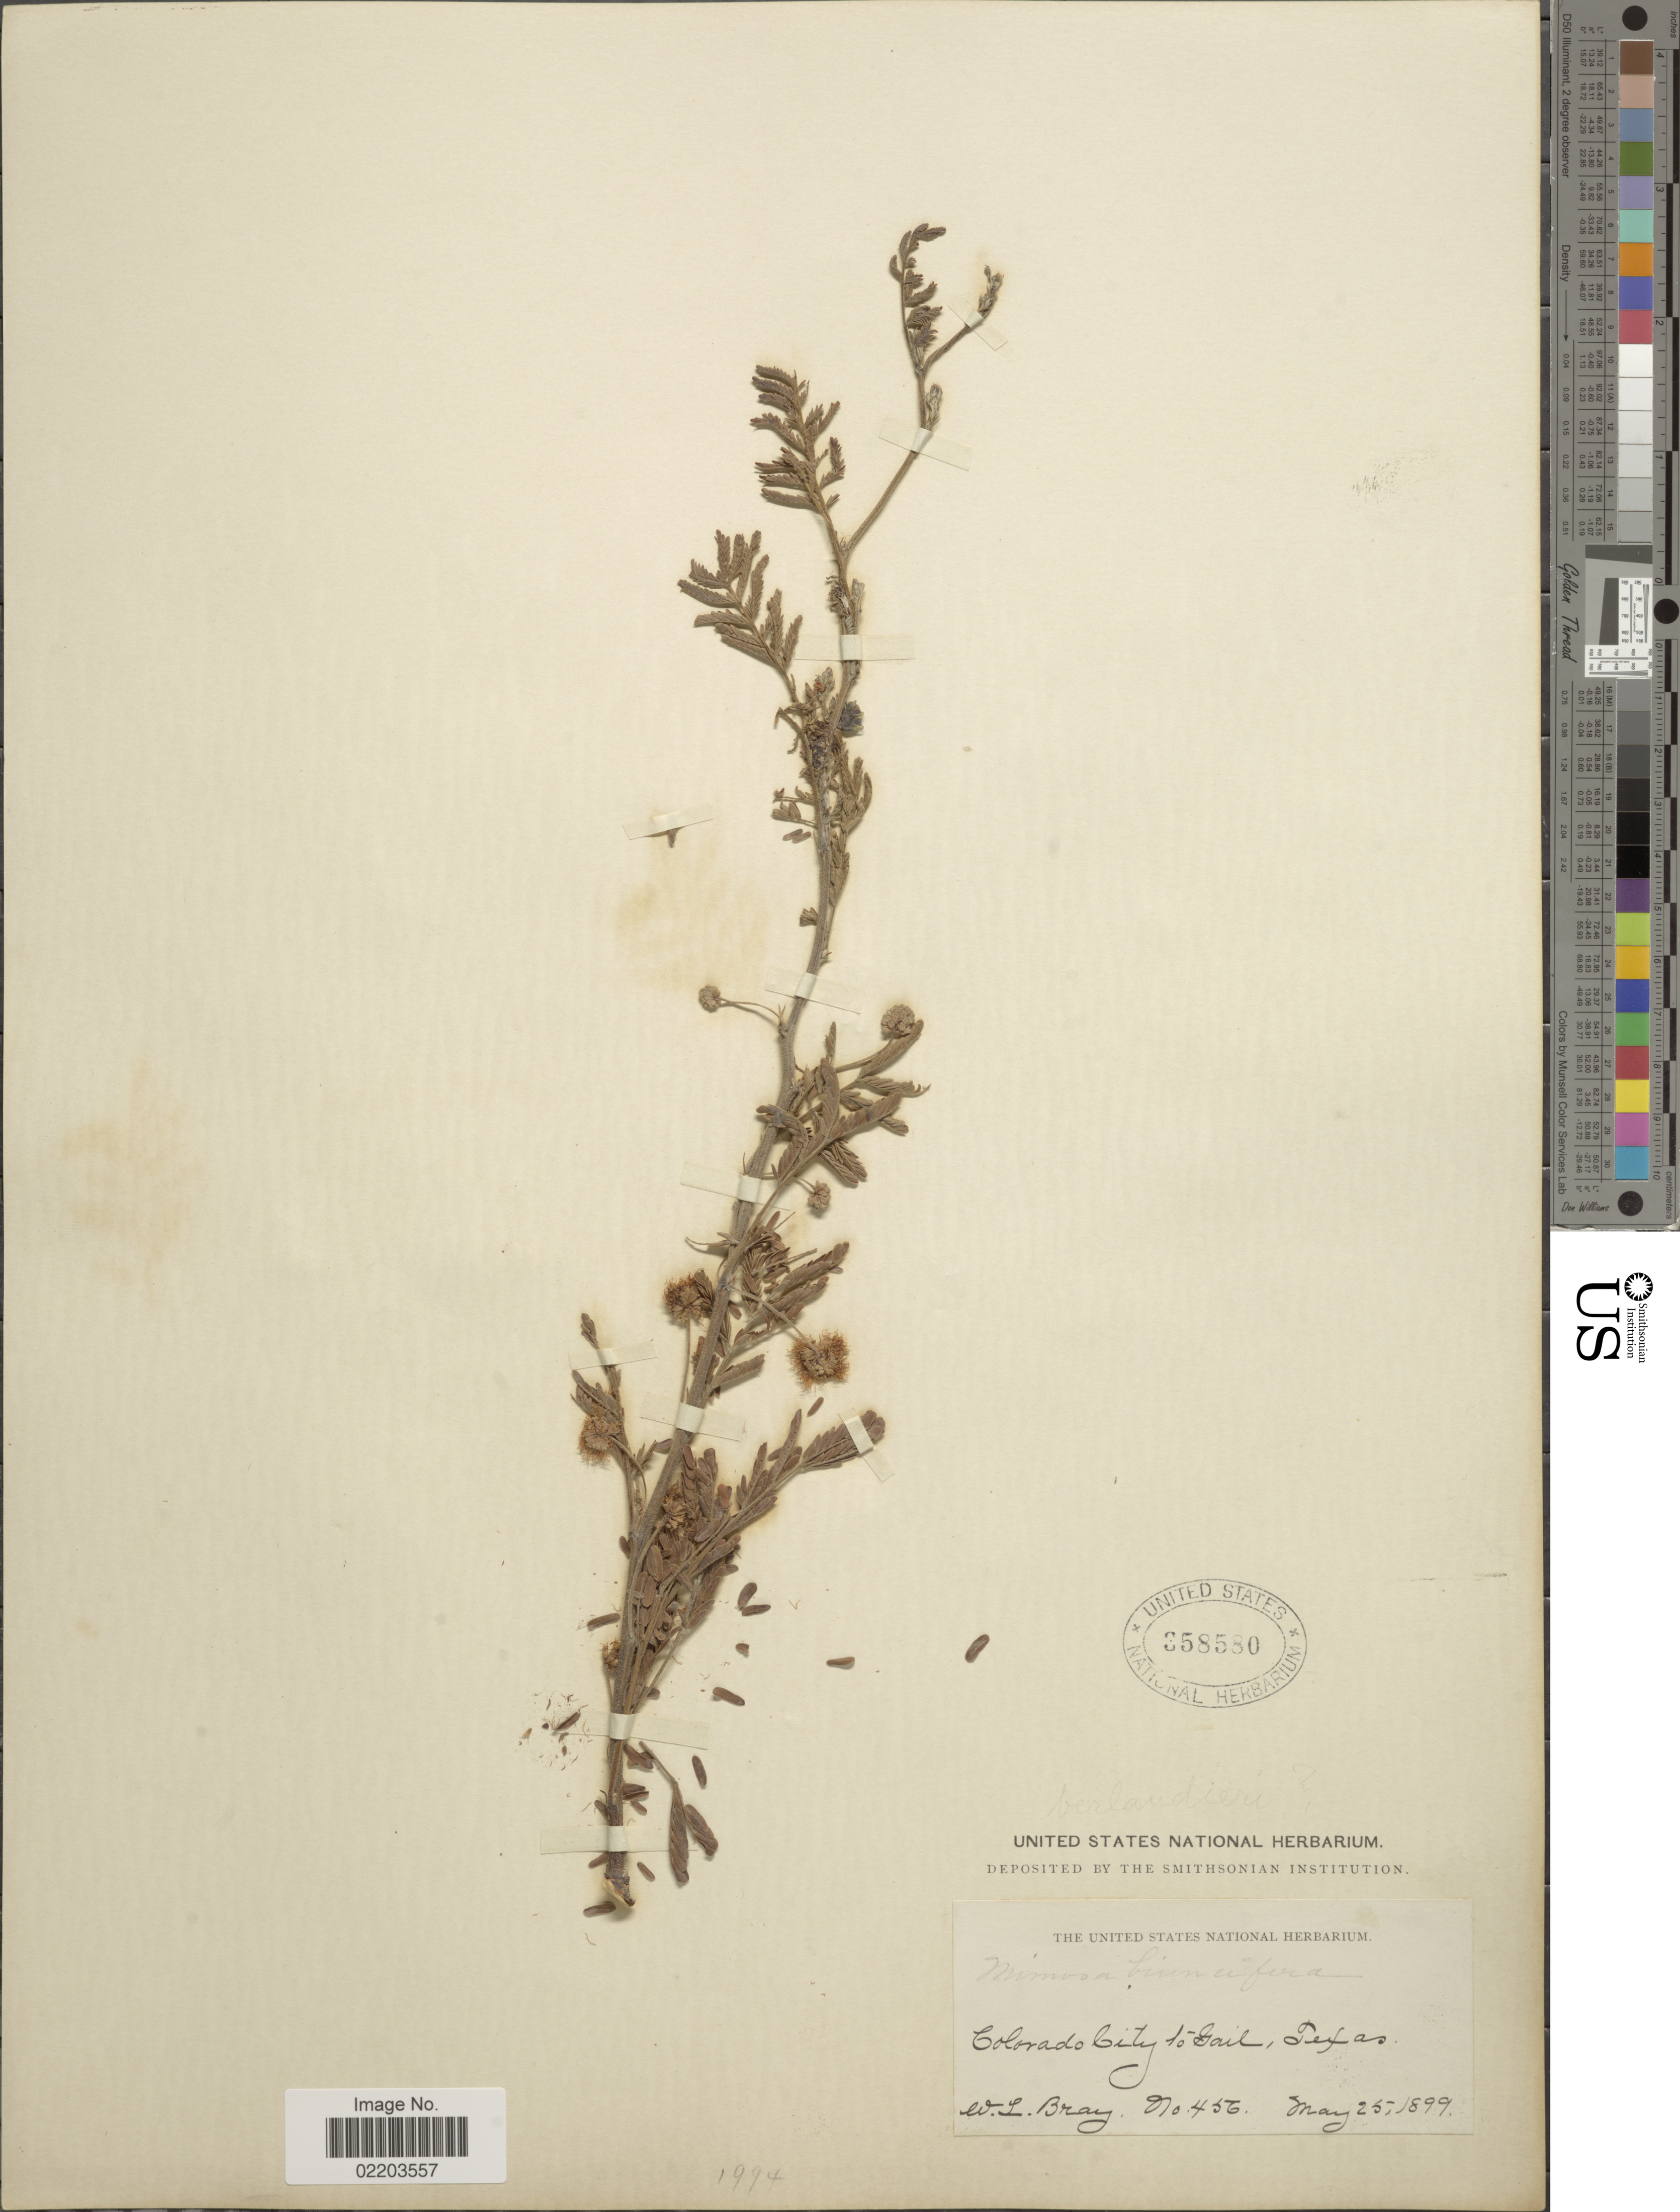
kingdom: Plantae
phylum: Tracheophyta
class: Magnoliopsida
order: Fabales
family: Fabaceae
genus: Mimosa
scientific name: Mimosa biuncifera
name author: Benth.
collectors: W. L. Bray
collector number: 456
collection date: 1899-05-25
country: United States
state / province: Texas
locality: Colorado City to Gail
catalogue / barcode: US 358580